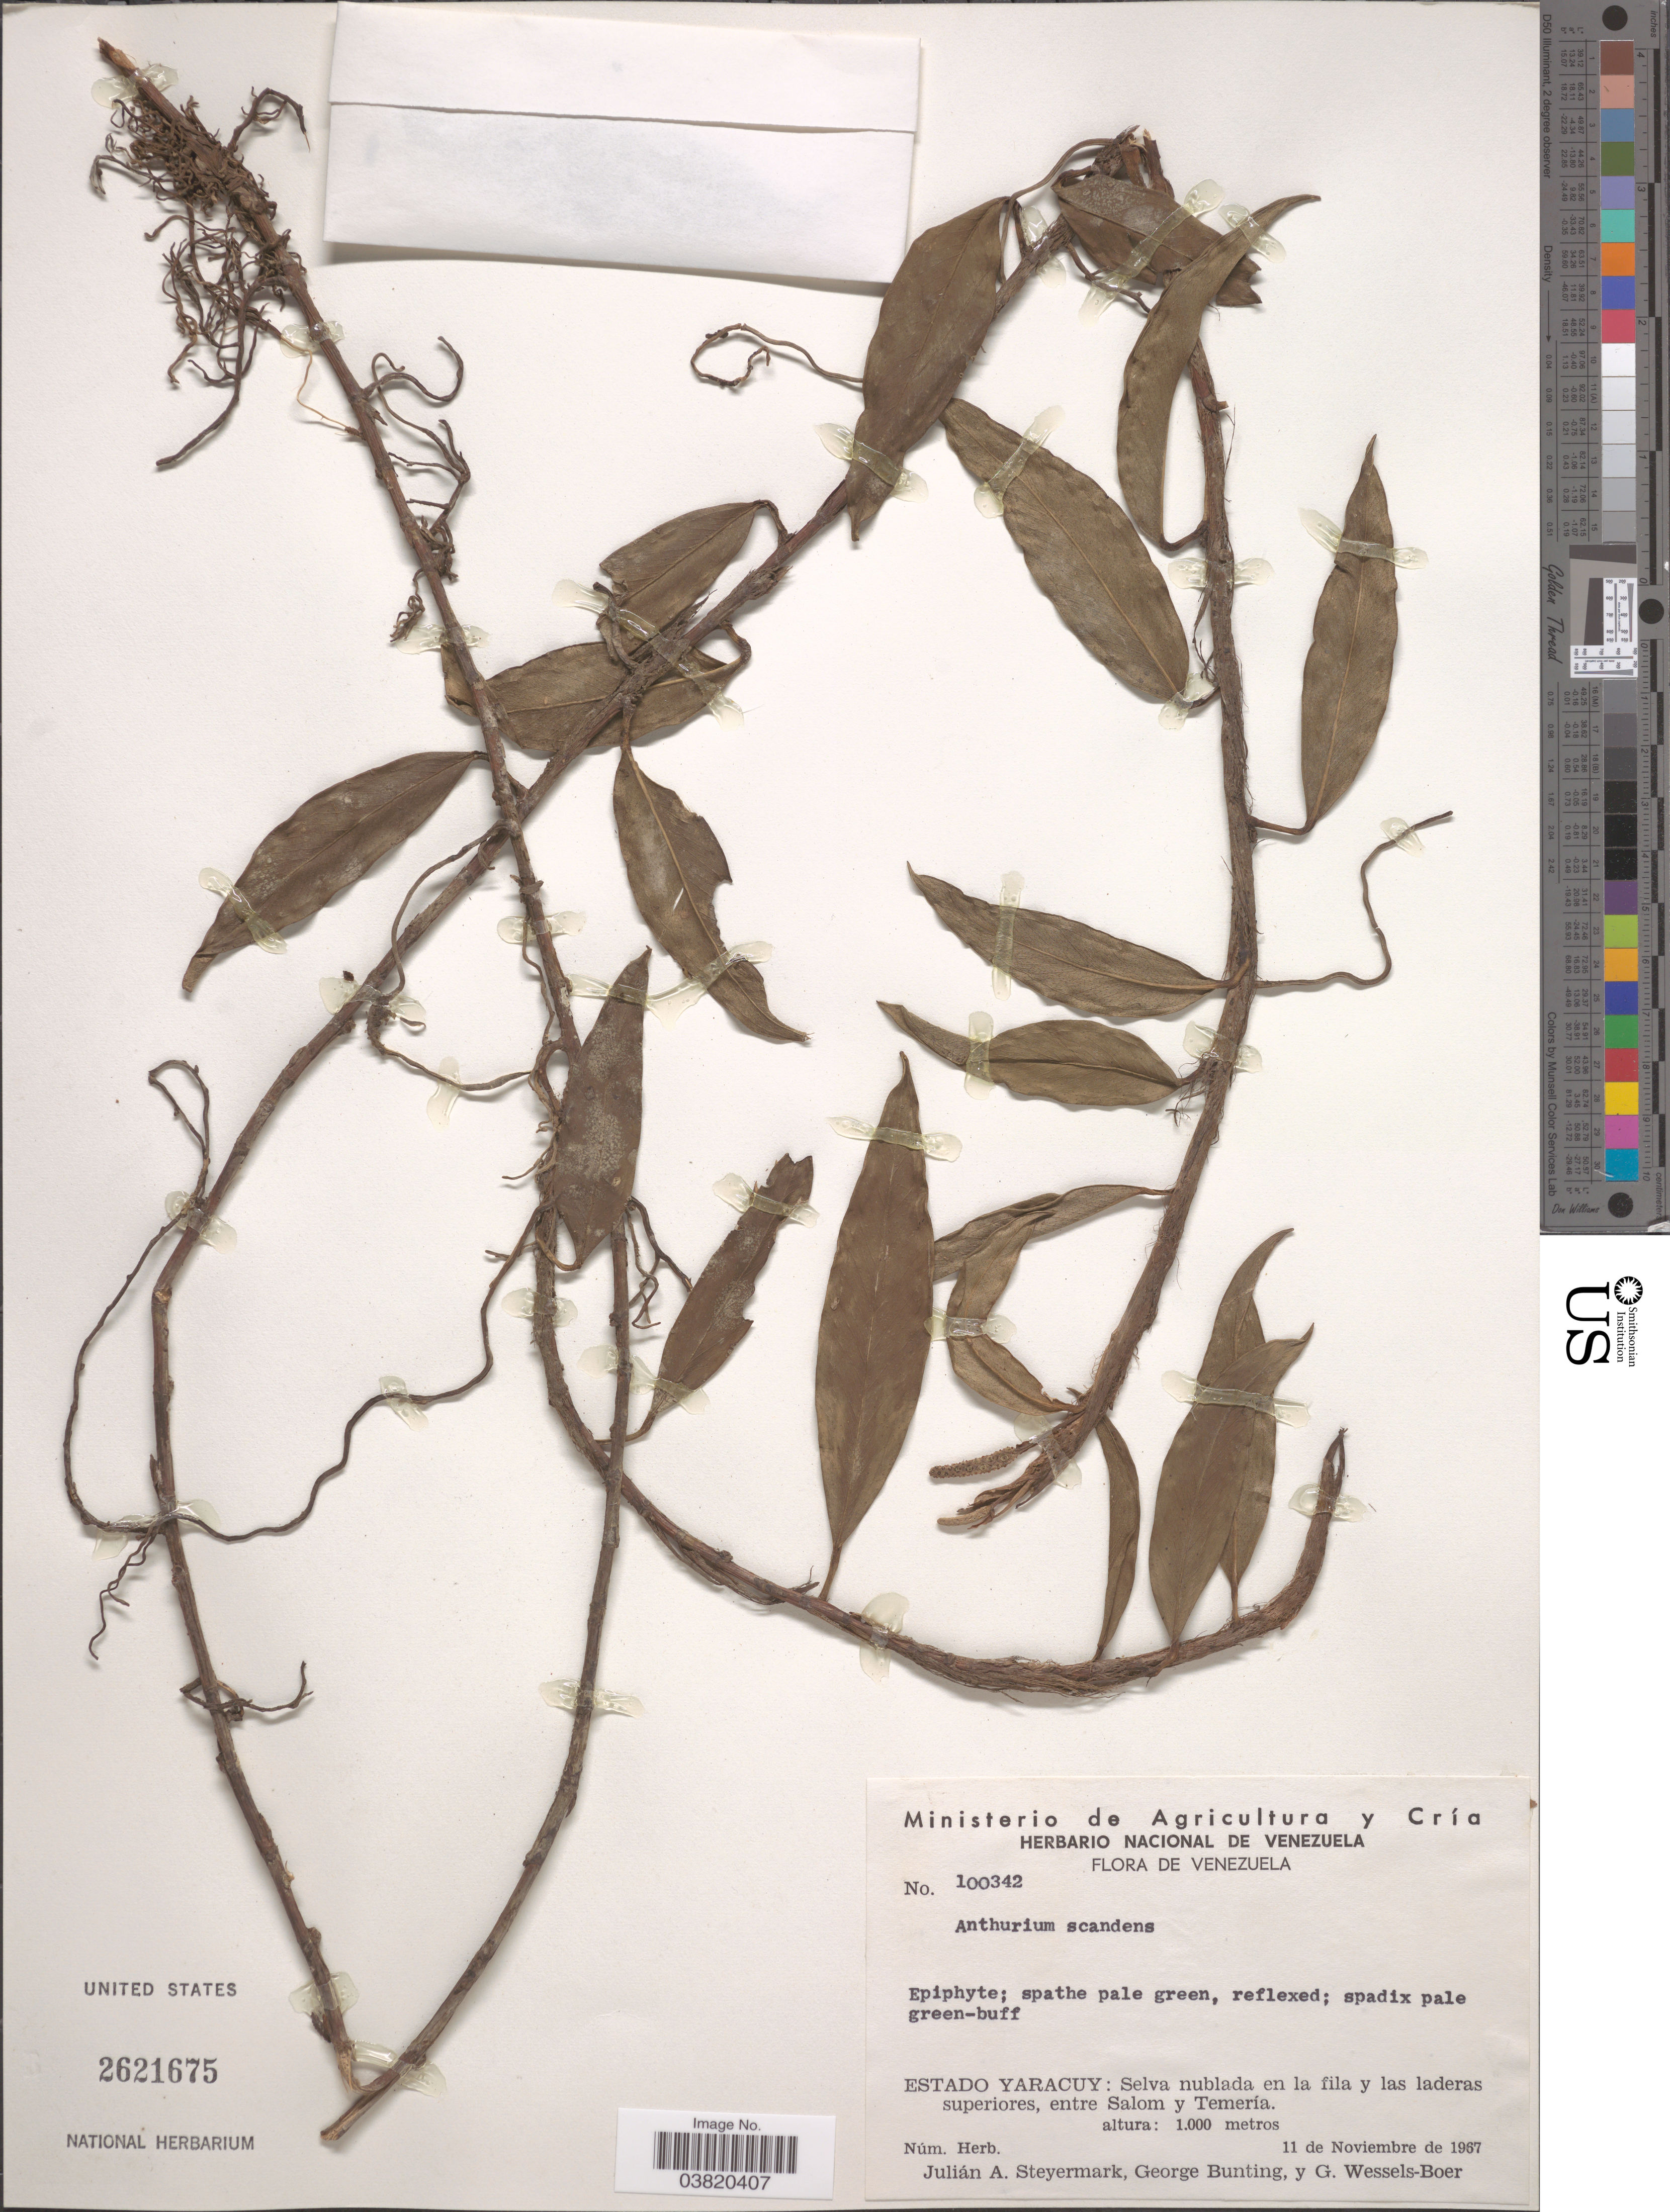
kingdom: Plantae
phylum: Tracheophyta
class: Liliopsida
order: Alismatales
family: Araceae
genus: Anthurium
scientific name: Anthurium scandens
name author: (Aubl.) Engl.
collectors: J. Steyermark, G. S. Bunting & G. Wessels Boer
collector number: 100342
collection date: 1967-11-11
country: Venezuela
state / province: Yaracuy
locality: Entre Salom y Temería.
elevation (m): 1000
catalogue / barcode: US 2621675